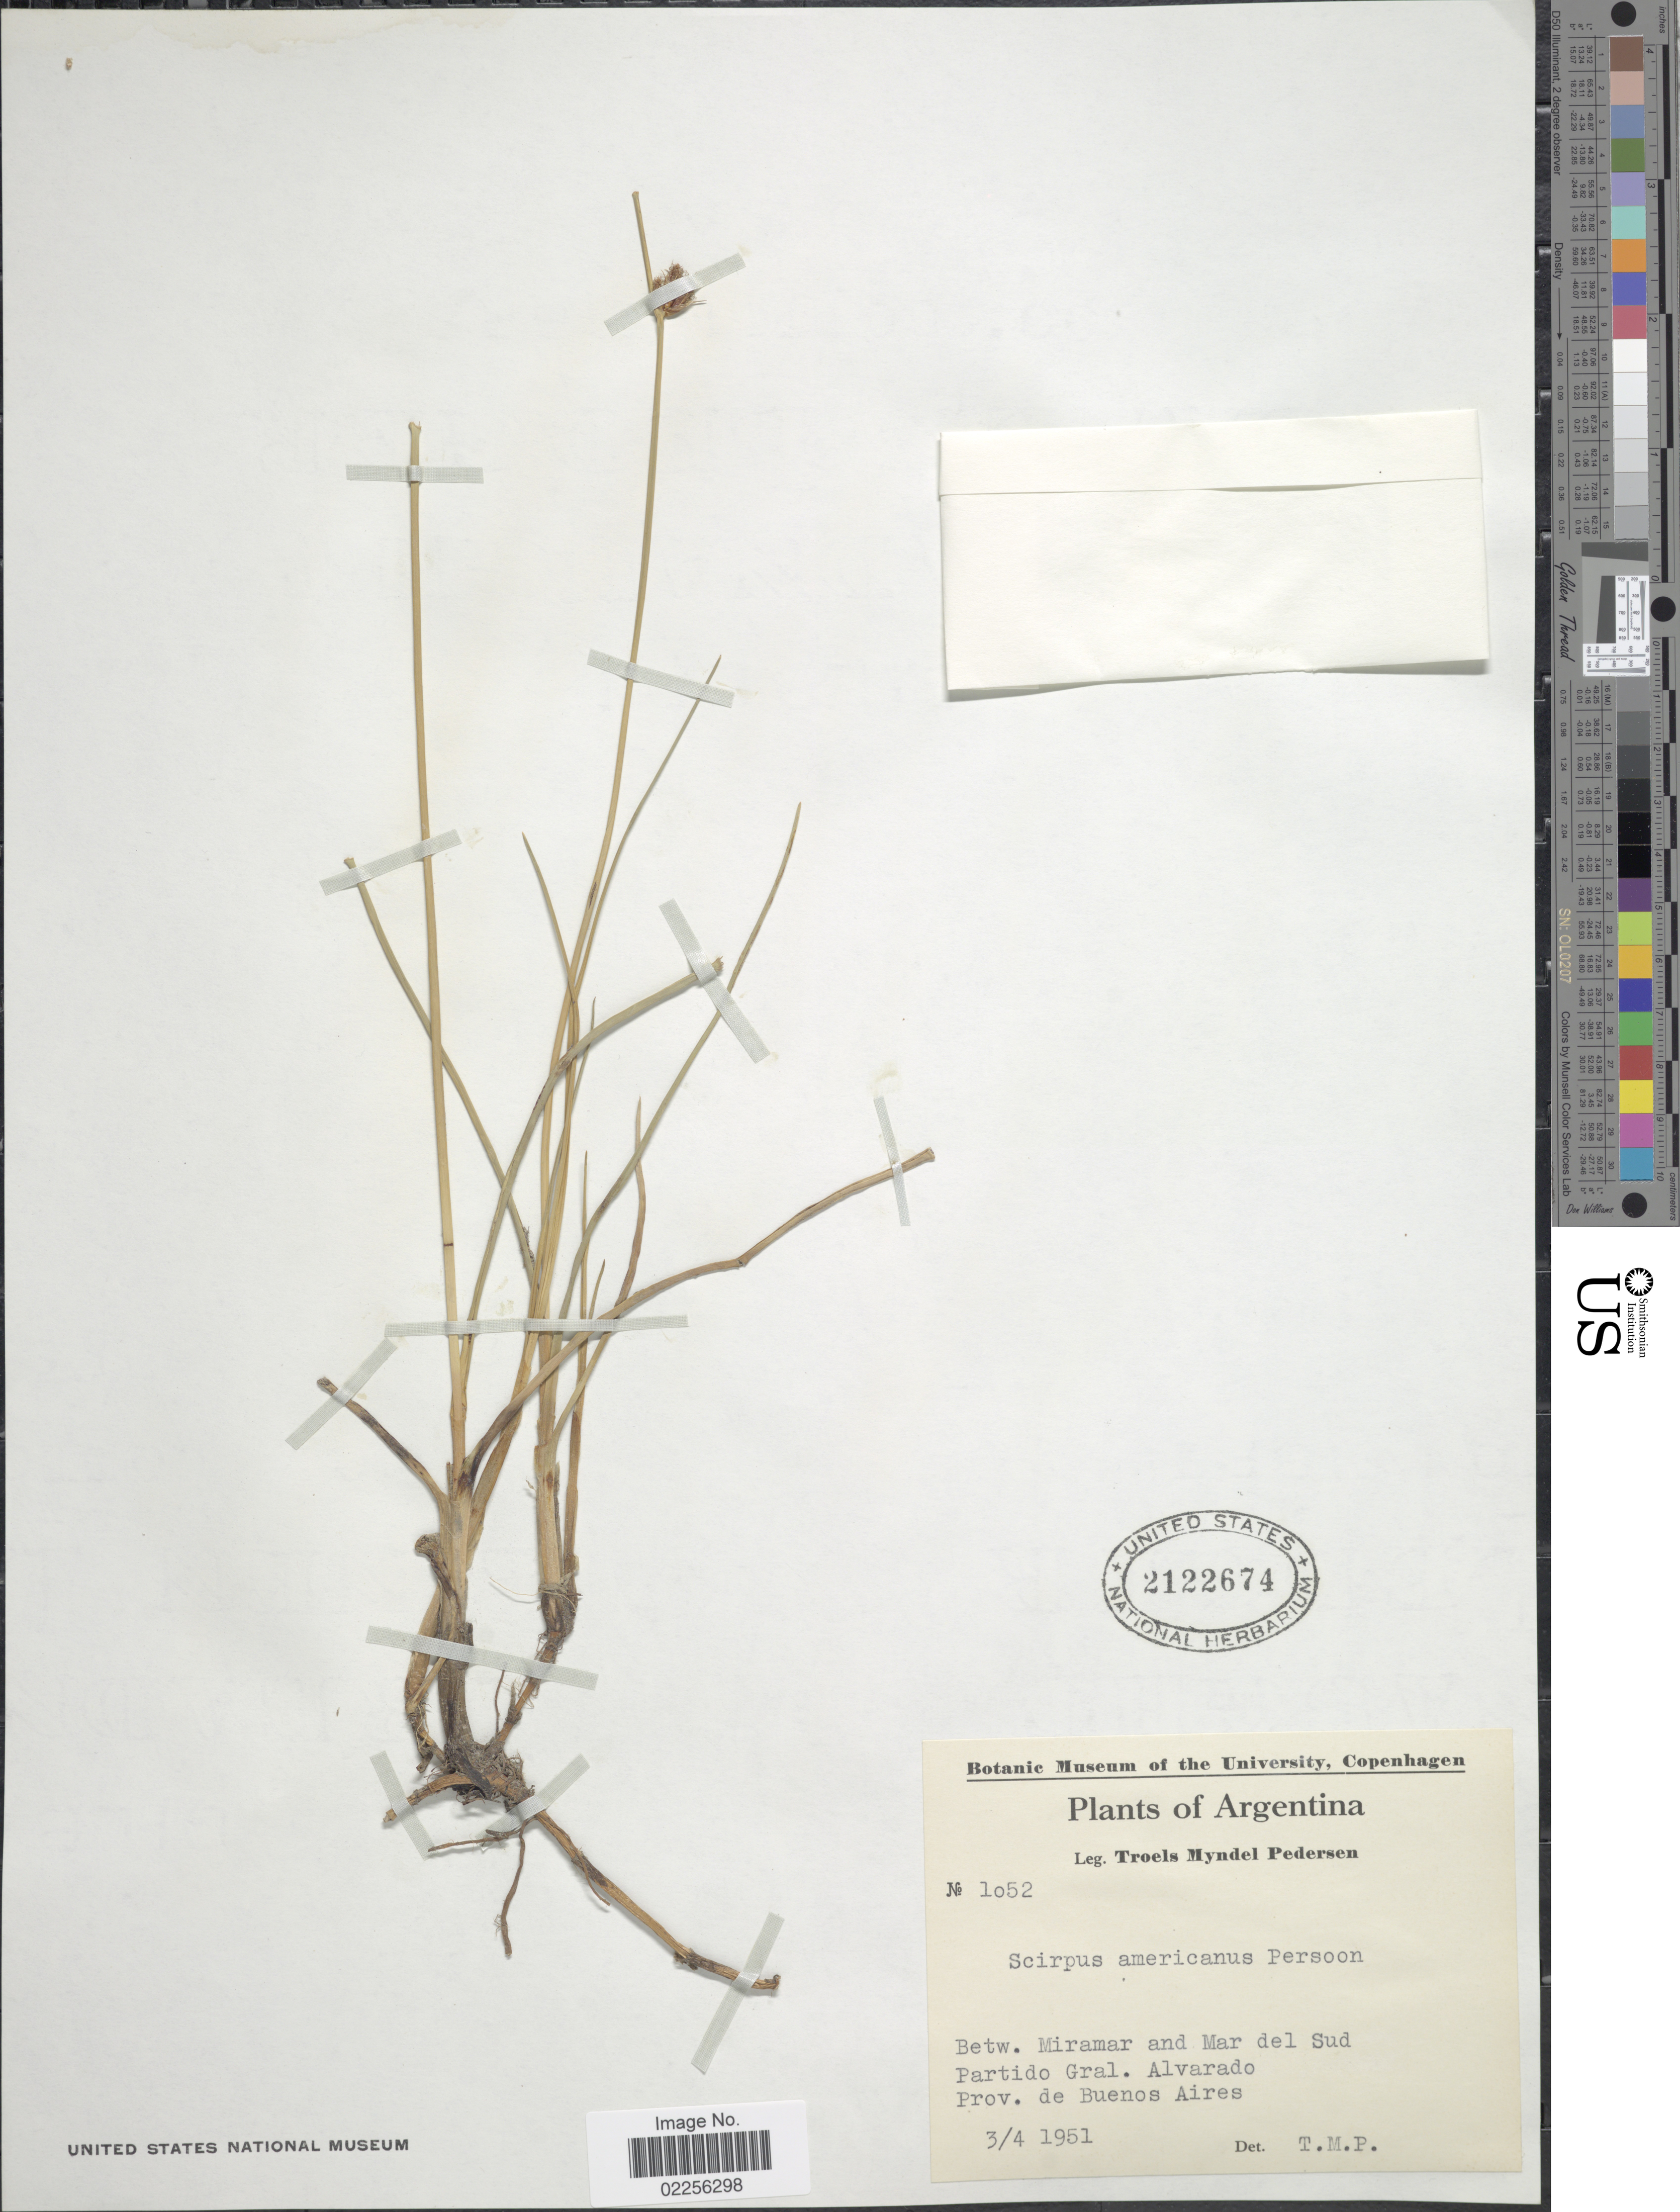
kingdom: Plantae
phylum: Tracheophyta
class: Liliopsida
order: Poales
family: Cyperaceae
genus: Schoenoplectus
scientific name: Schoenoplectus pungens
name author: (Vahl) Palla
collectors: T. Pederson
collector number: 1052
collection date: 1951-04-03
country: Argentina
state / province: Buenos Aires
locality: Betw. Miramar and Mar del Sud Partido Gral. Alvarado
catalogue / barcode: US 2122674